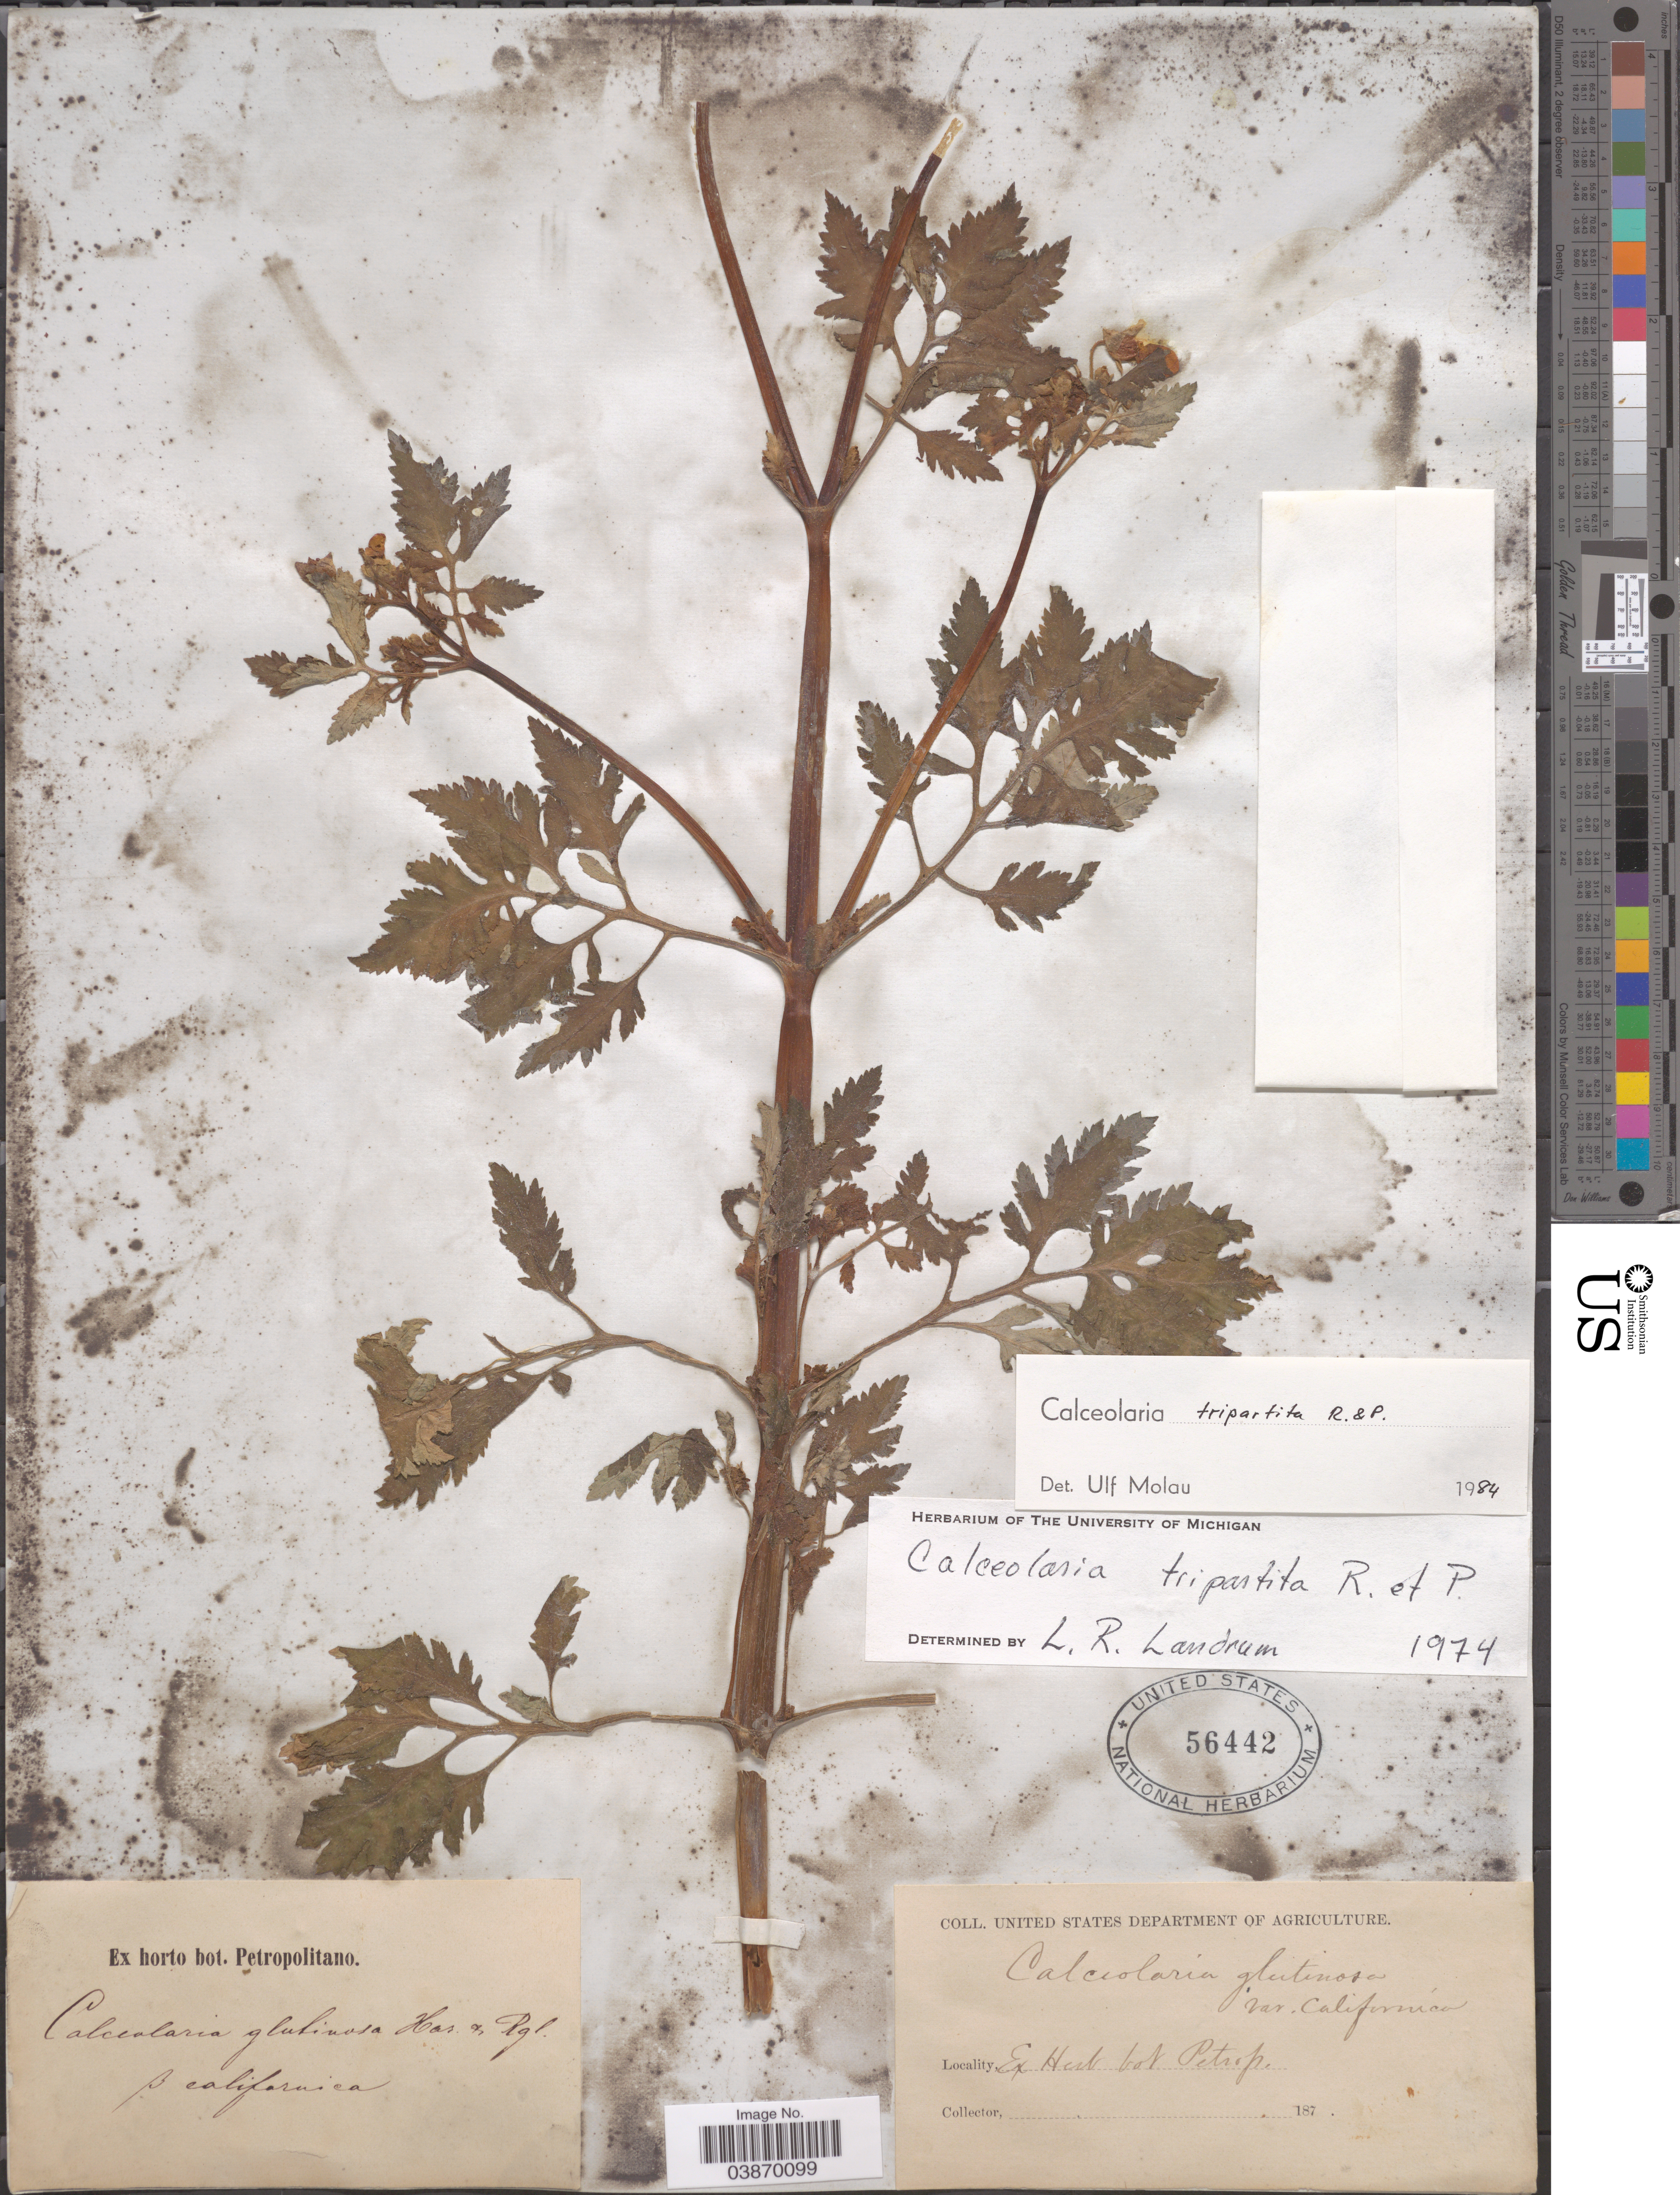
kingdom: Plantae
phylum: Tracheophyta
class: Magnoliopsida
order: Lamiales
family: Calceolariaceae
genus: Calceolaria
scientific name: Calceolaria tripartita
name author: Ruiz & Pav.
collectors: ex Horto Bot. Petropolitano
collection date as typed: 187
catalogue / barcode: US 56442